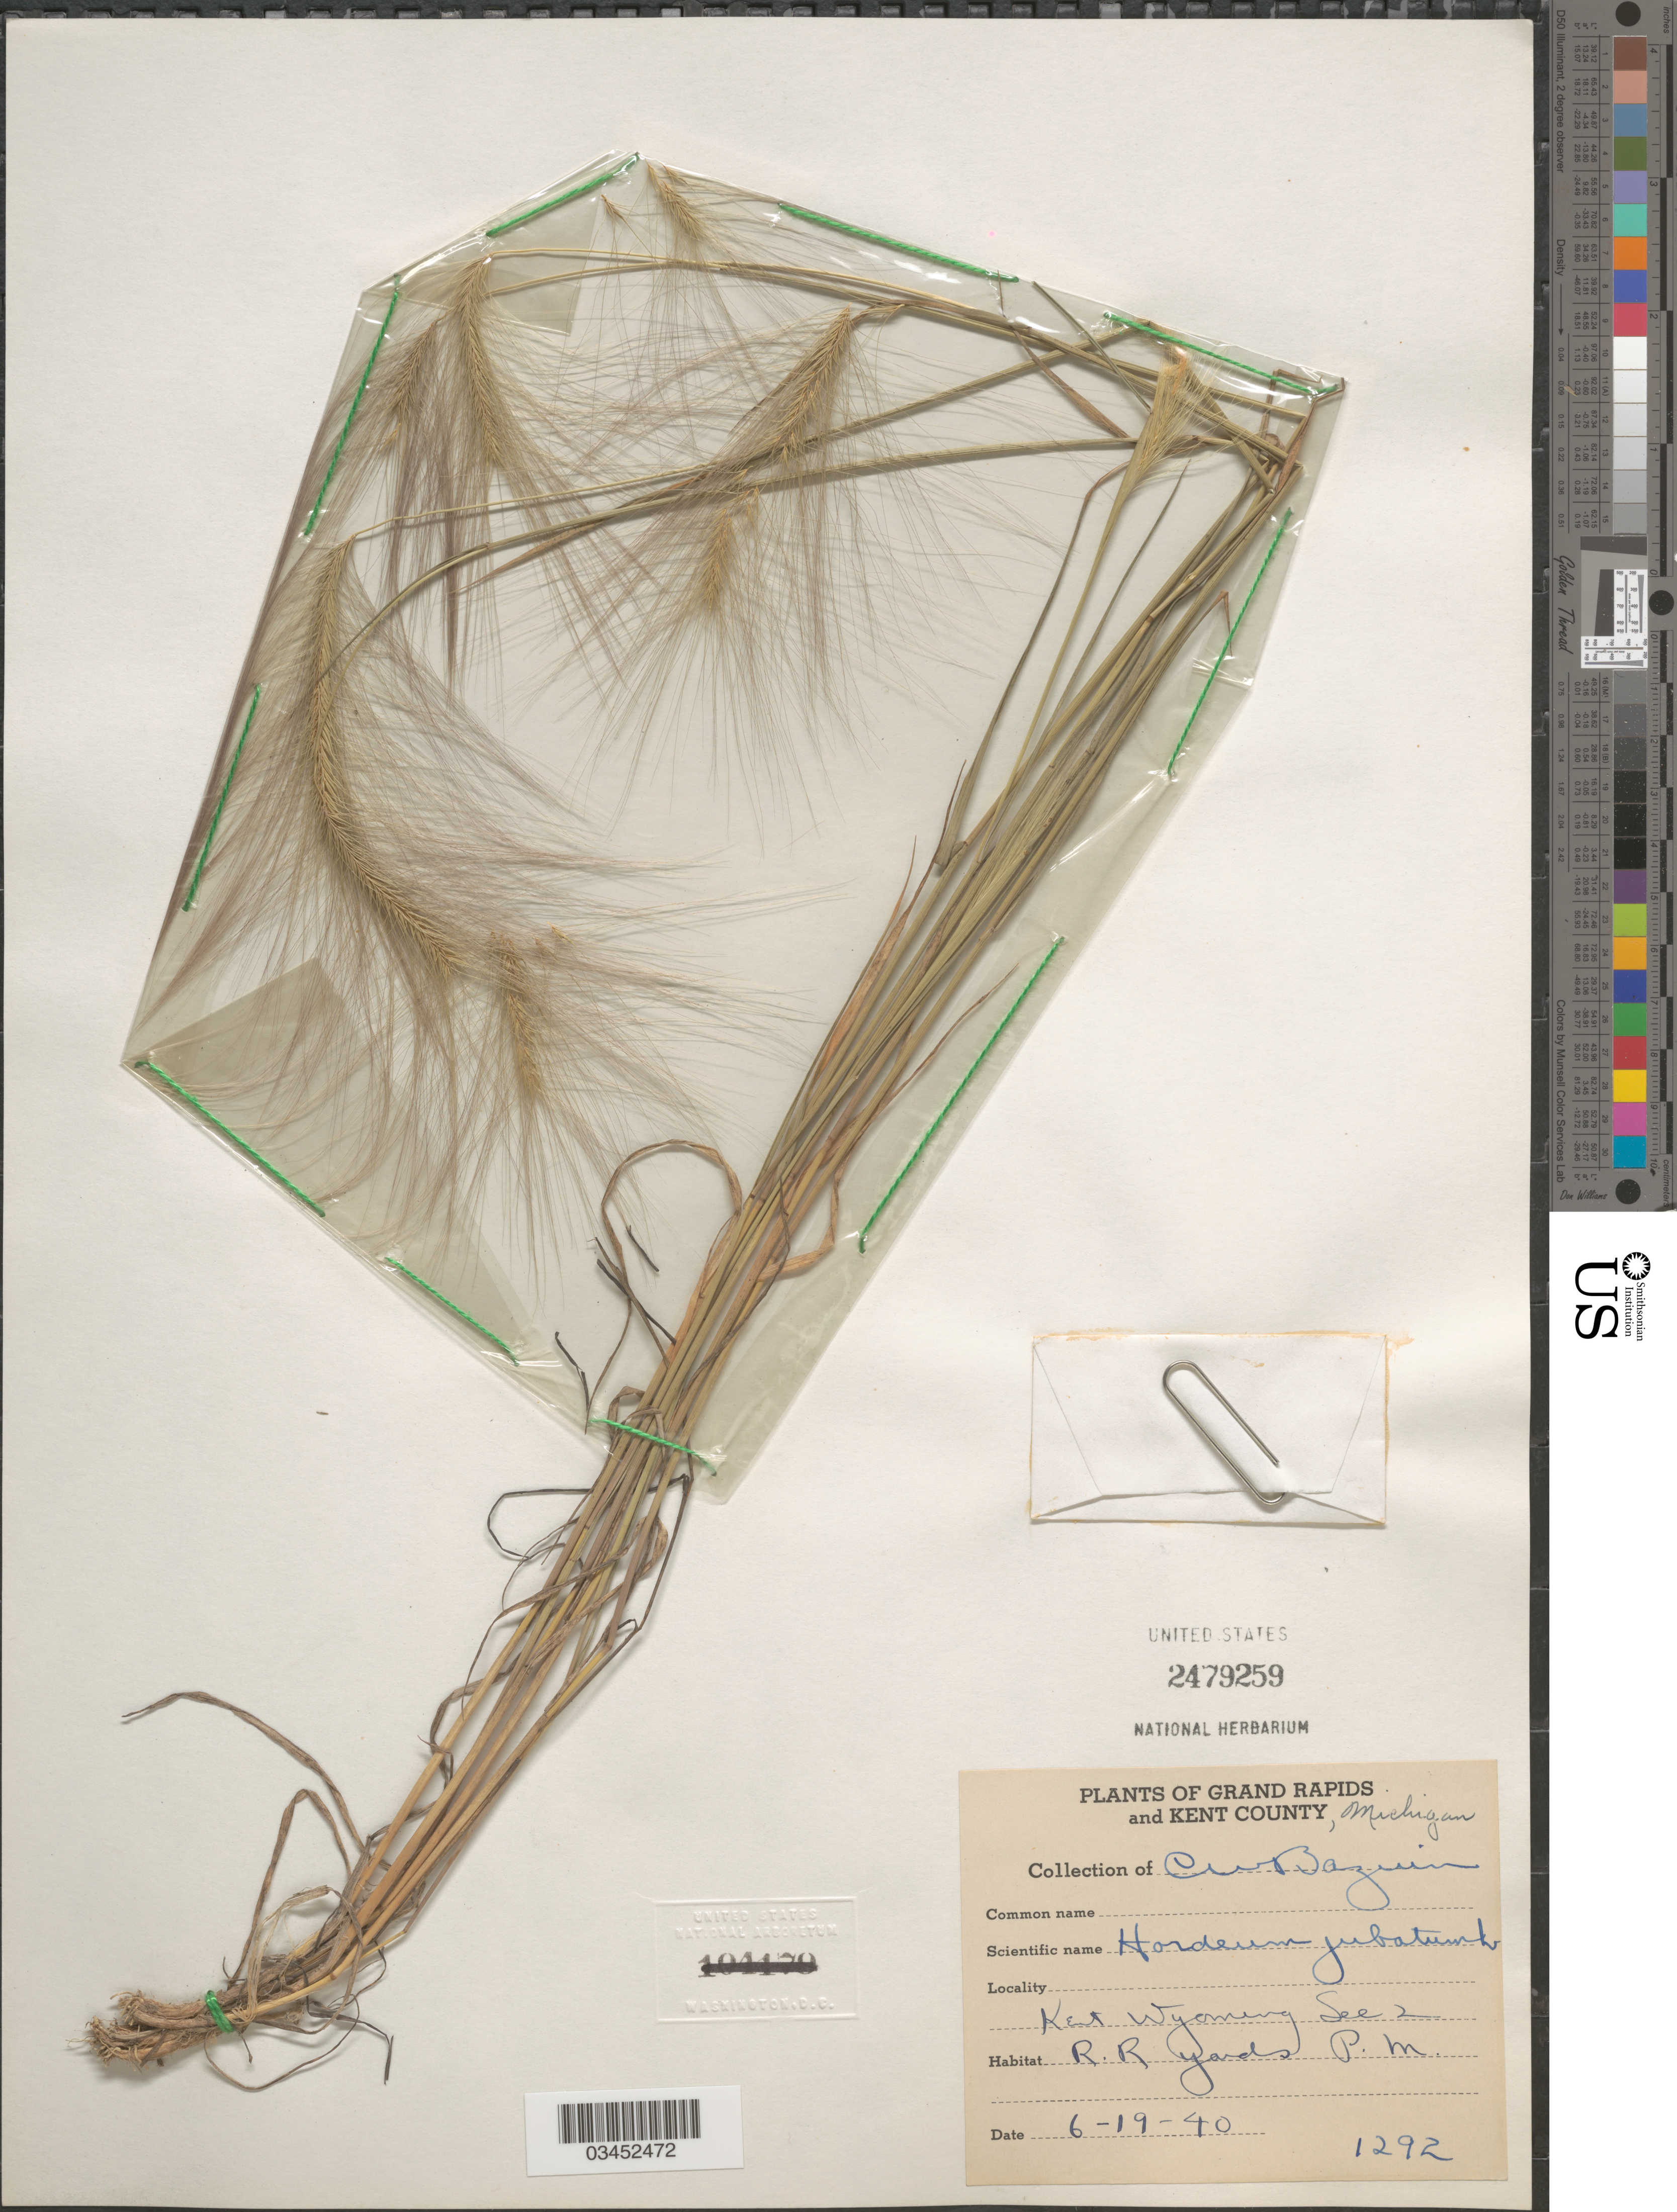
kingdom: Plantae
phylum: Tracheophyta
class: Liliopsida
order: Poales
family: Poaceae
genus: Hordeum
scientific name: Hordeum jubatum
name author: L.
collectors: C. Bazuin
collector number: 1292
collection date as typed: Transcribed d/m/y: 19/6/40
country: United States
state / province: Michigan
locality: Grand Rapids and Kent County. Kent Wyoming See 2 R. R yards P. M.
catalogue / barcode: US 2479259